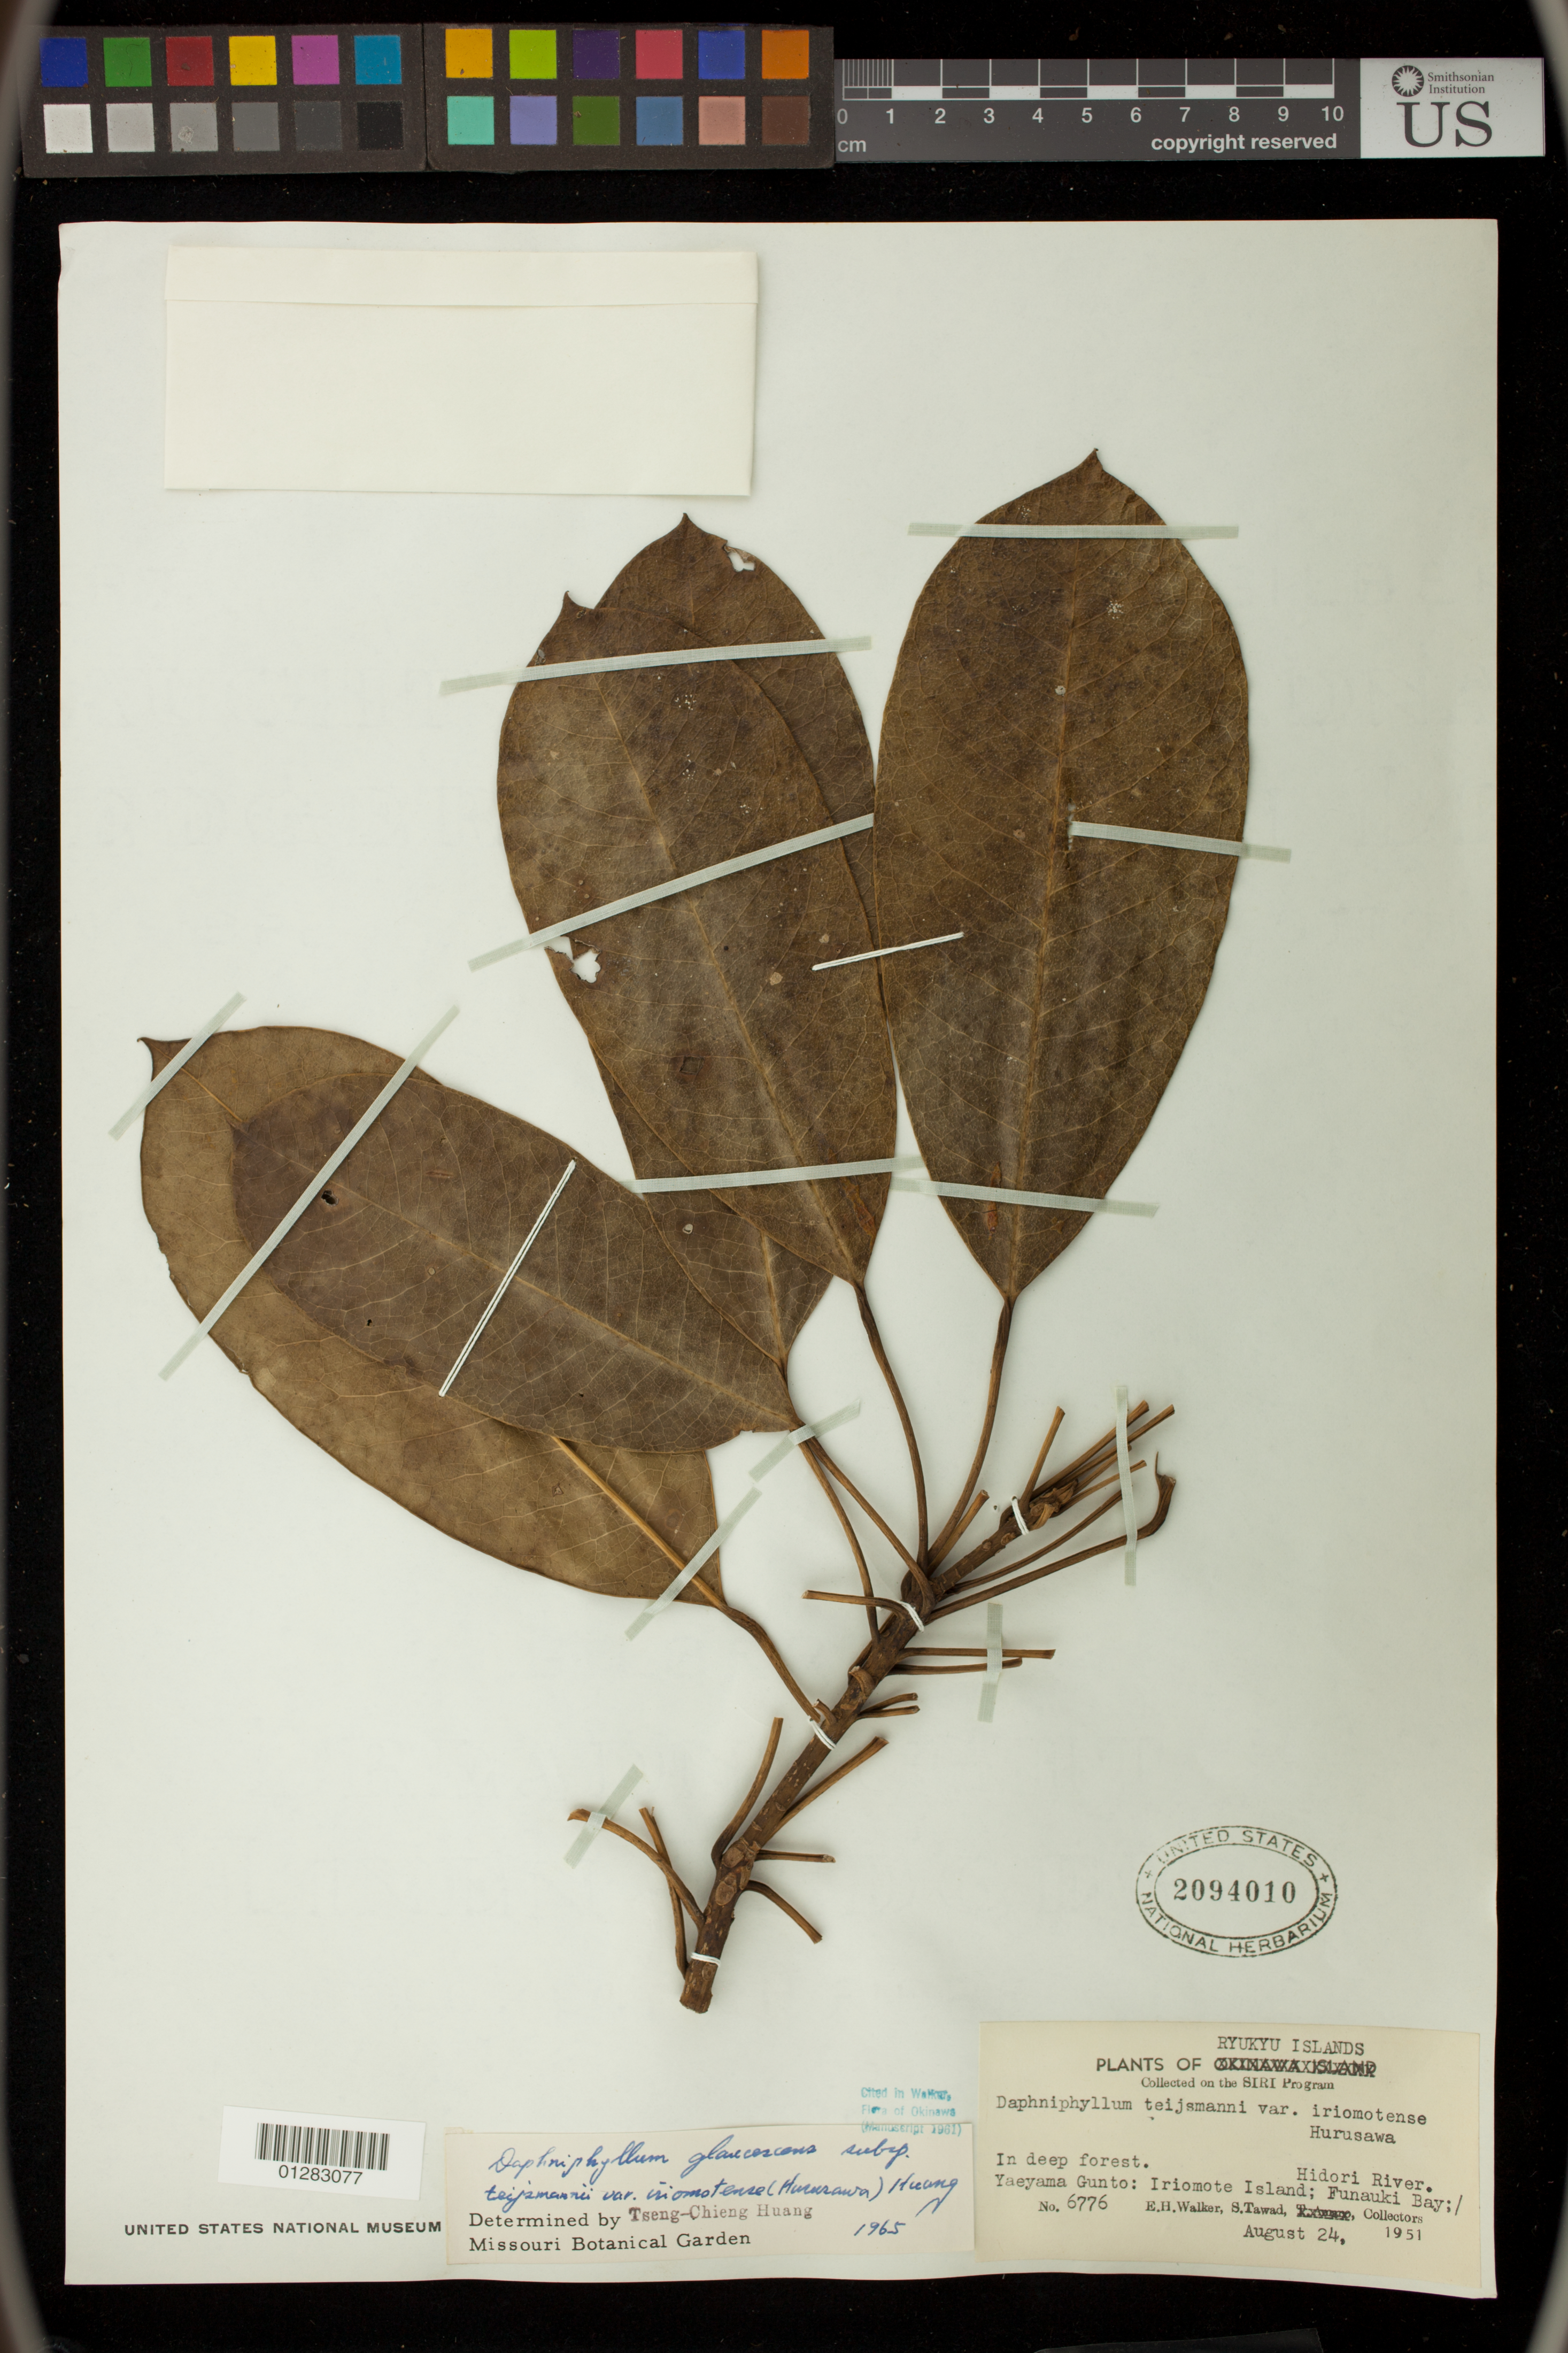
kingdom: Plantae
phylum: Tracheophyta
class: Magnoliopsida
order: Saxifragales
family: Daphniphyllaceae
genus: Daphniphyllum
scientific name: Daphniphyllum glaucescens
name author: Blume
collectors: E. H. Walker & S. Tawad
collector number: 6776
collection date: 1951-08-24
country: Japan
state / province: Okinawa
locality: Yaeyama Gunto: Iriomote Island; Funauki Bay; Hidori River, Ryukyu Islands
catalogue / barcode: US 2094010